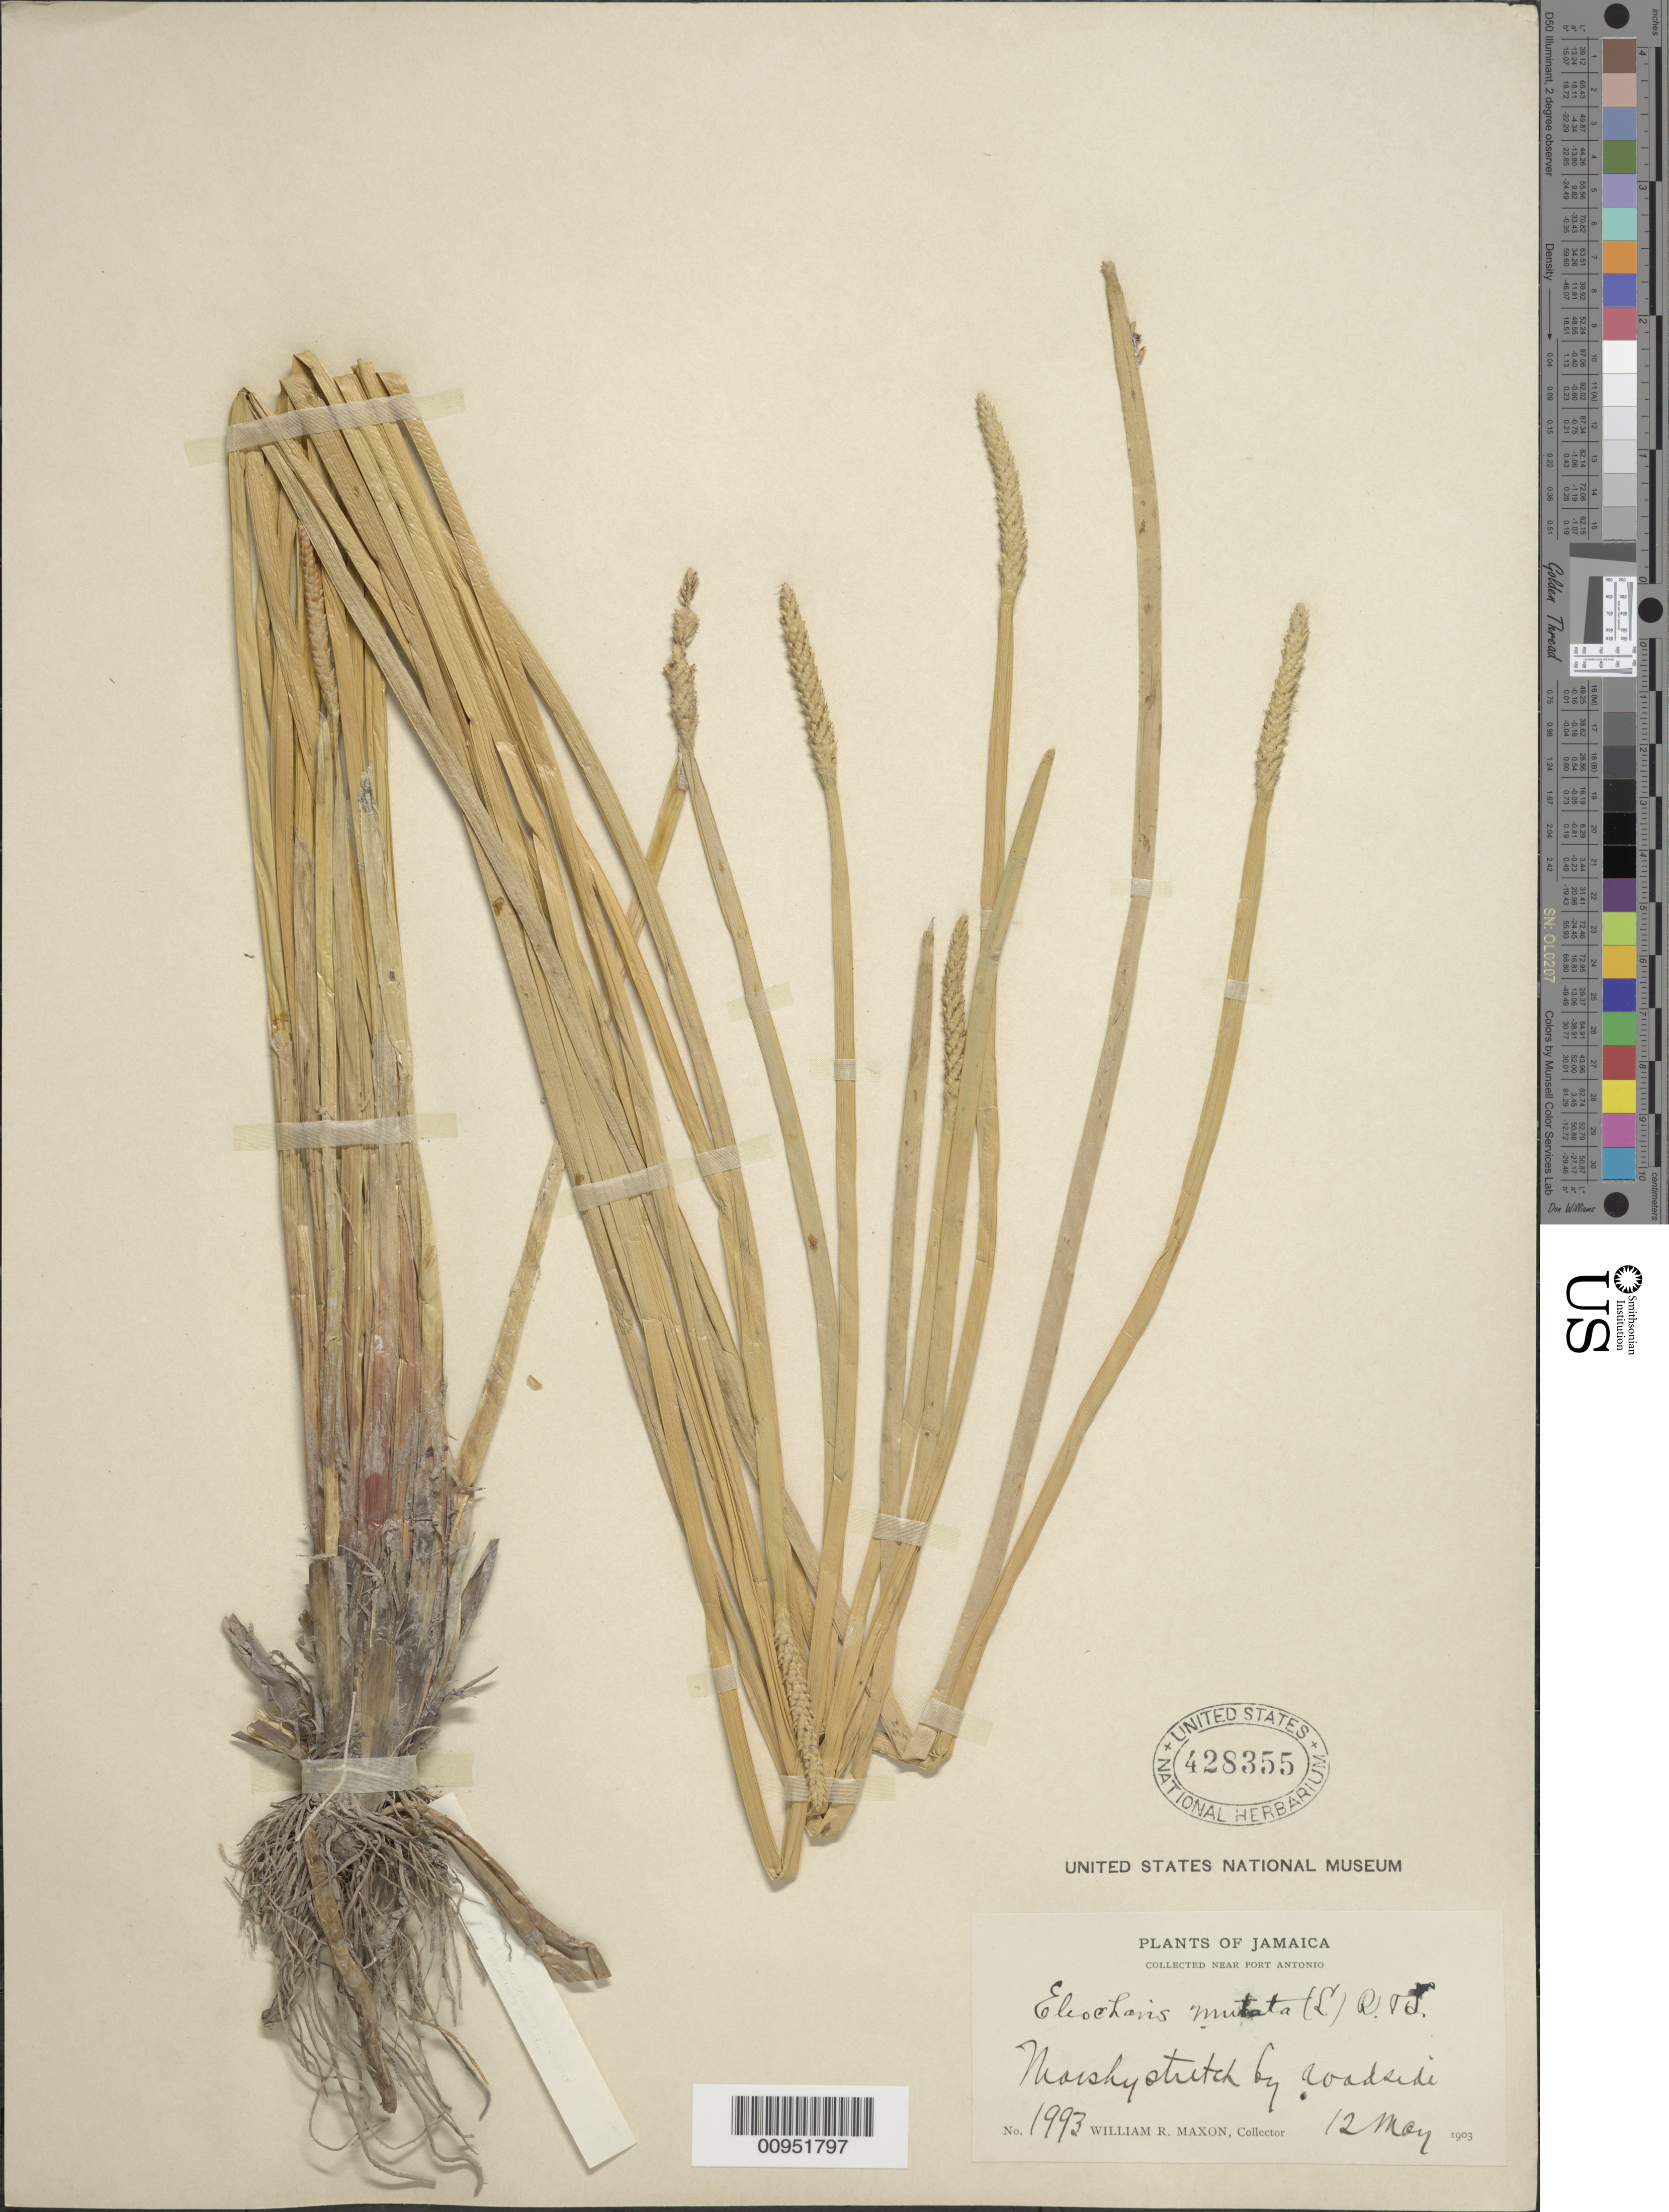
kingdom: Plantae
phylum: Tracheophyta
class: Liliopsida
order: Poales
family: Cyperaceae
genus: Eleocharis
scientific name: Eleocharis mutata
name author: (L.) Roem. & Schult.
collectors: W. R. Maxon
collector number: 1993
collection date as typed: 12 May 1903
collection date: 1903-05-12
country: Jamaica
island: Jamaica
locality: Roadside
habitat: Marshy stretch by roadside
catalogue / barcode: US 428355